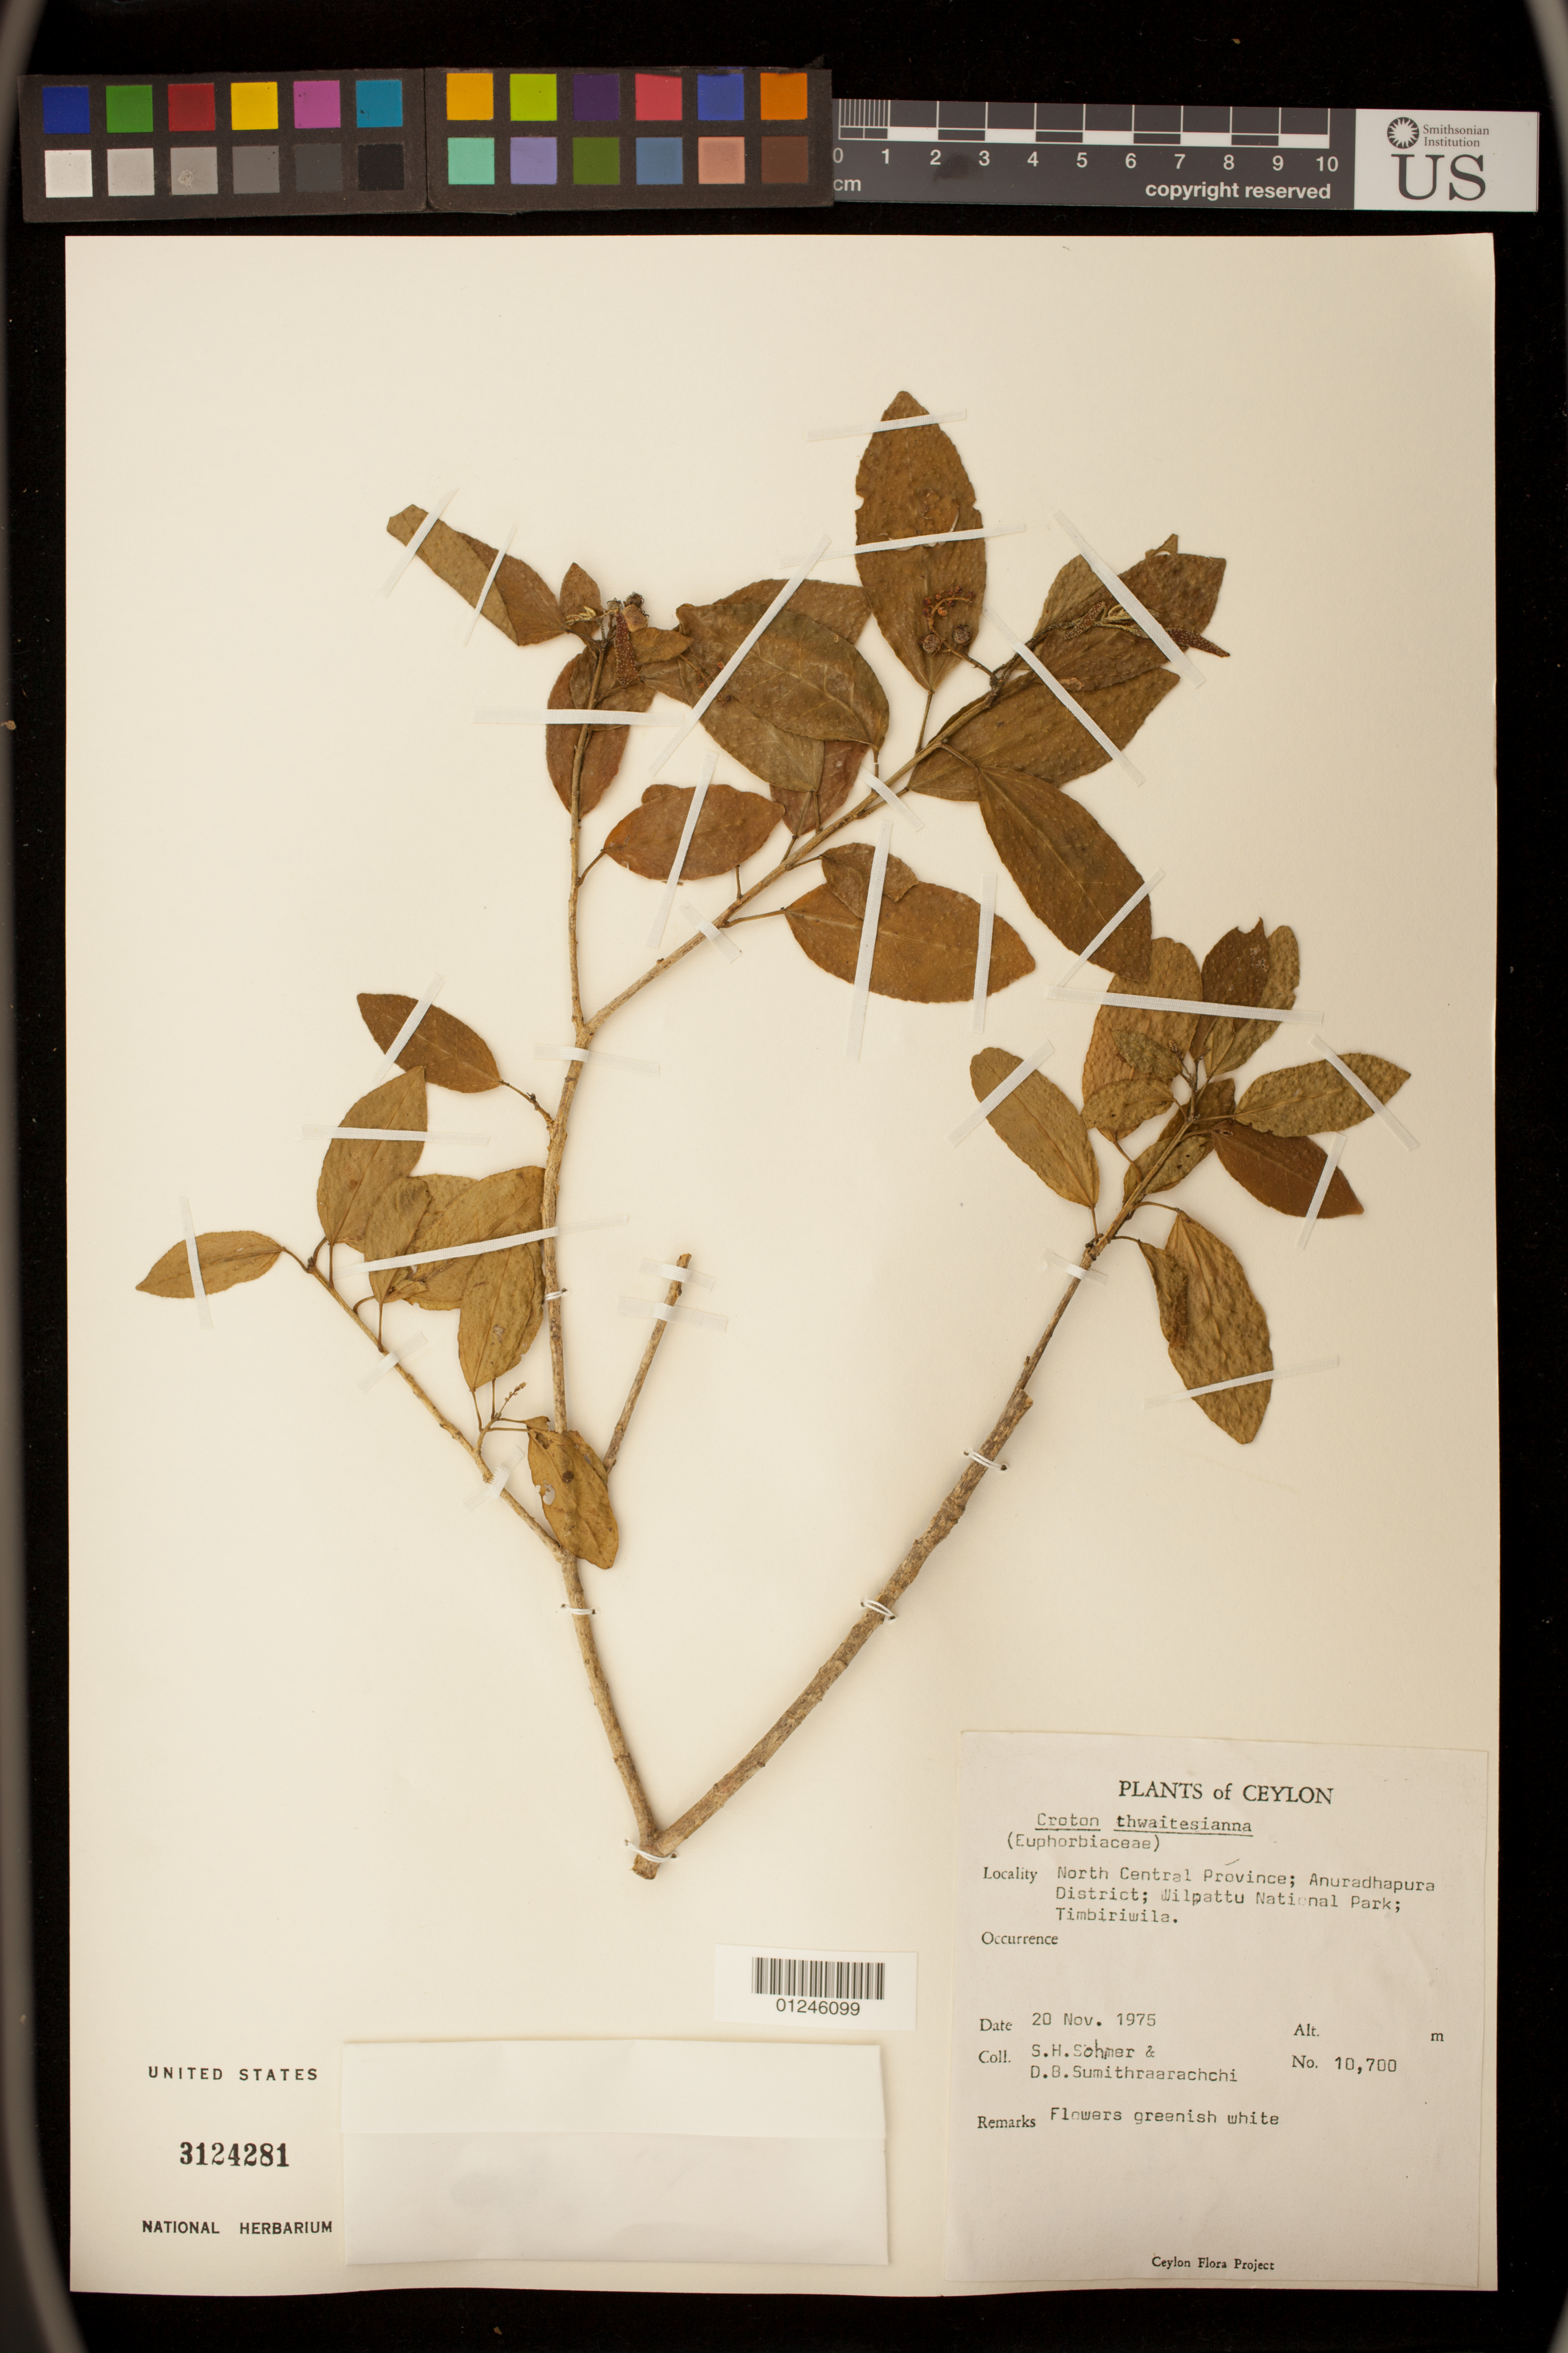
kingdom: Plantae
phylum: Tracheophyta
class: Magnoliopsida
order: Malpighiales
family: Euphorbiaceae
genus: Croton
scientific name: Croton thwaitesianus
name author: Müll. Arg.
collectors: S. H. Sohmer & D. B. Sumithraarachchi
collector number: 10700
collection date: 1975-11-20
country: Sri Lanka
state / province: North Central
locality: Anuradhapura District; Wilpattu National Park; Timbiriwila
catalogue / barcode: US 3124281